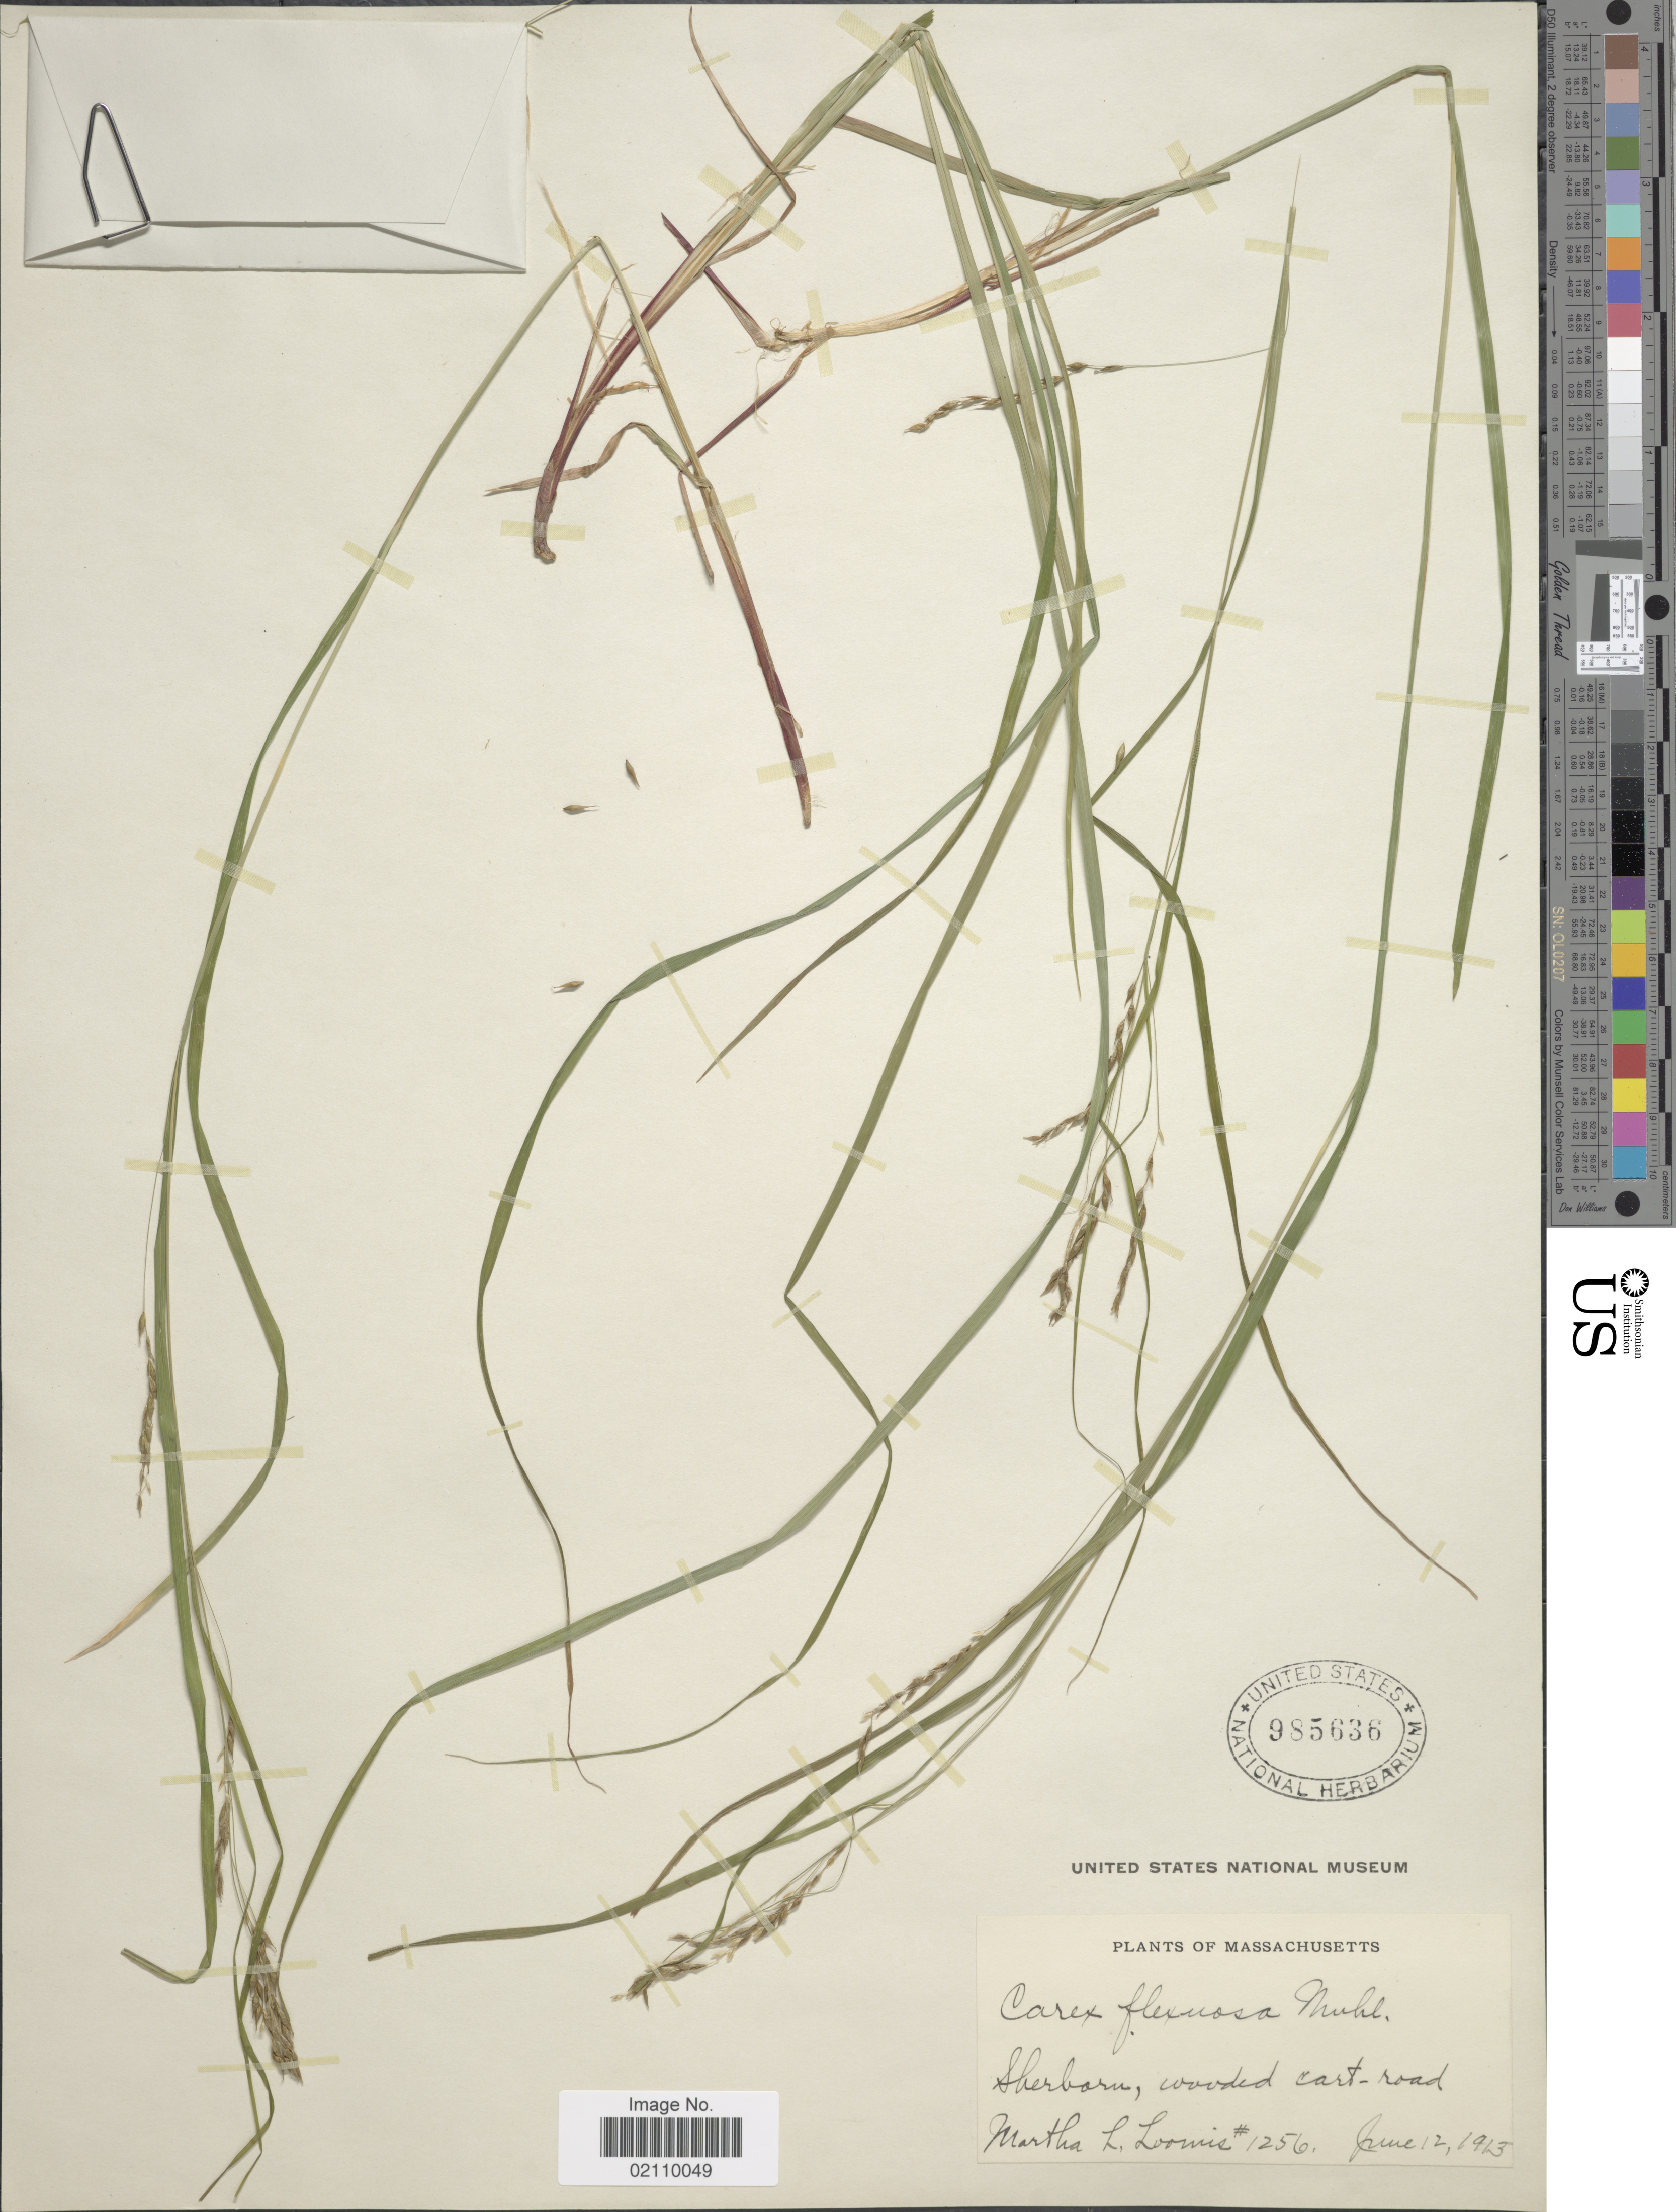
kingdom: Plantae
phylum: Tracheophyta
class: Liliopsida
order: Poales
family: Cyperaceae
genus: Carex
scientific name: Carex flexuosa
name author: Muhl. ex Willd.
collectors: M. L. Loomis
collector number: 1256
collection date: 1913-06-12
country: United States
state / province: Massachusetts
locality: Sherborn, wooded cart-road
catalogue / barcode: US 985636